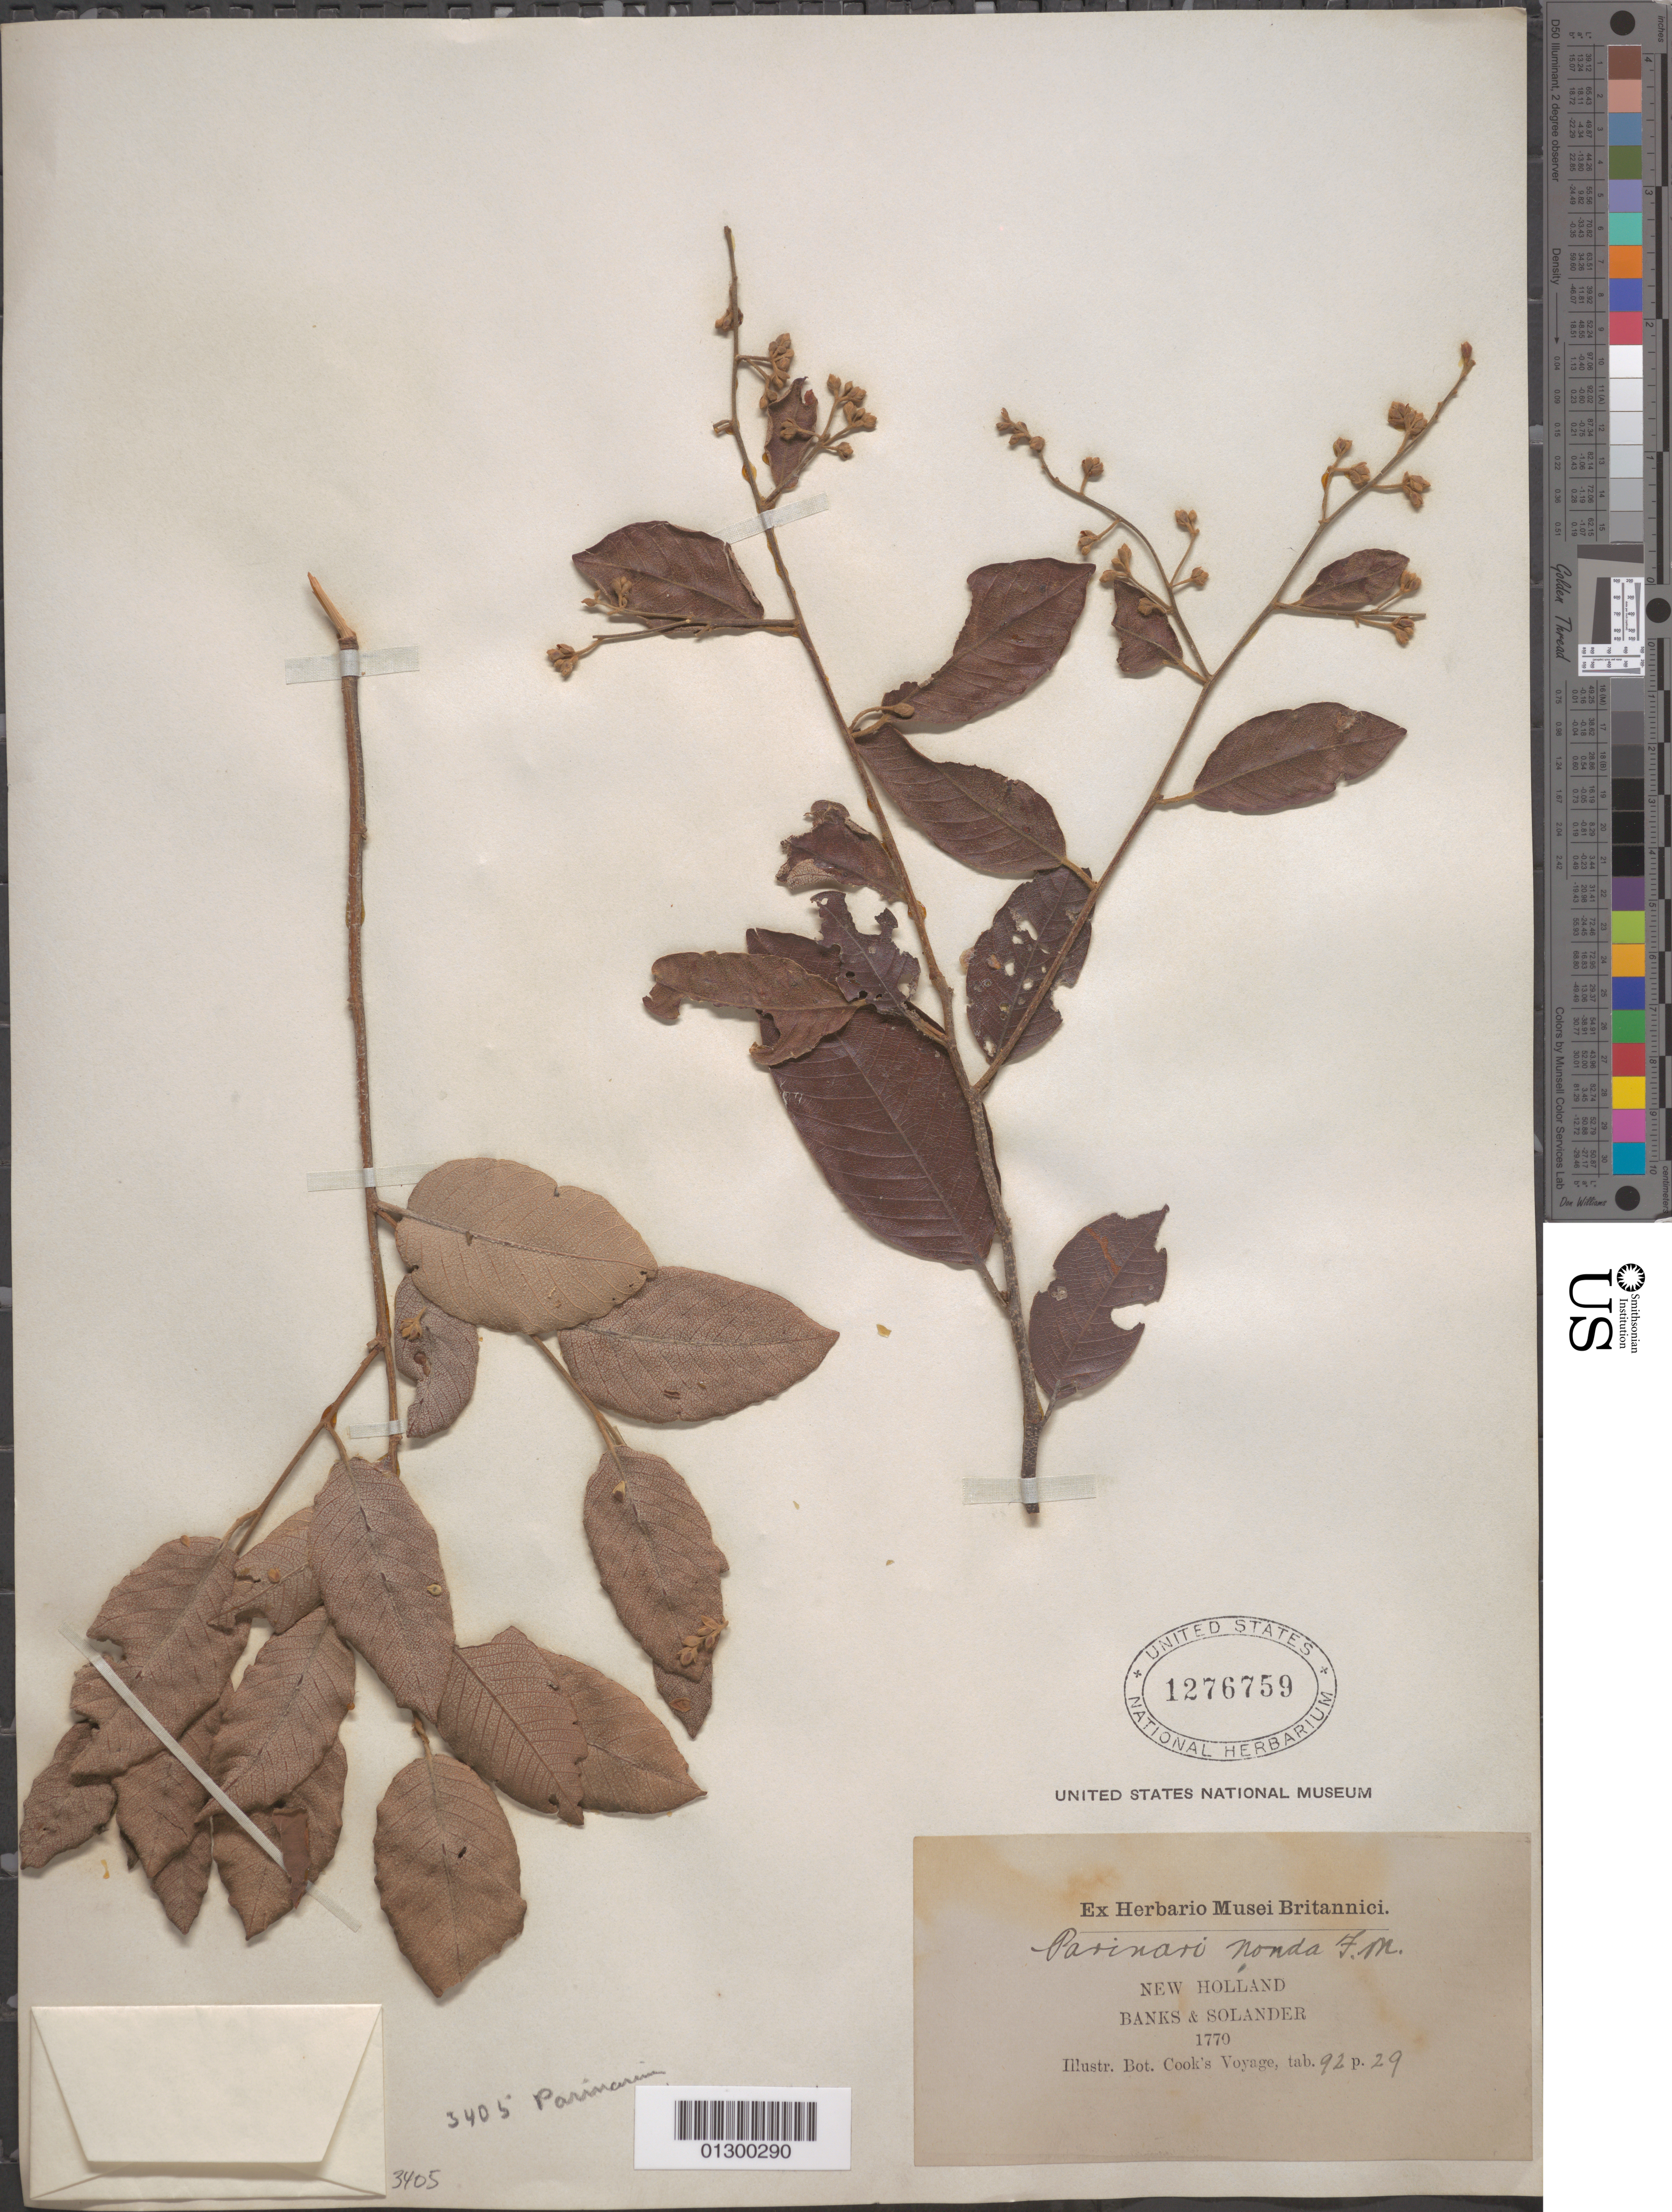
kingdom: Plantae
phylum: Tracheophyta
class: Magnoliopsida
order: Malpighiales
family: Chrysobalanaceae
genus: Parinari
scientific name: Parinari nonda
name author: F. Muell. ex Benth.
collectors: J. Banks & D. C. Solander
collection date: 1770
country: Australia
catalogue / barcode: US 1276759